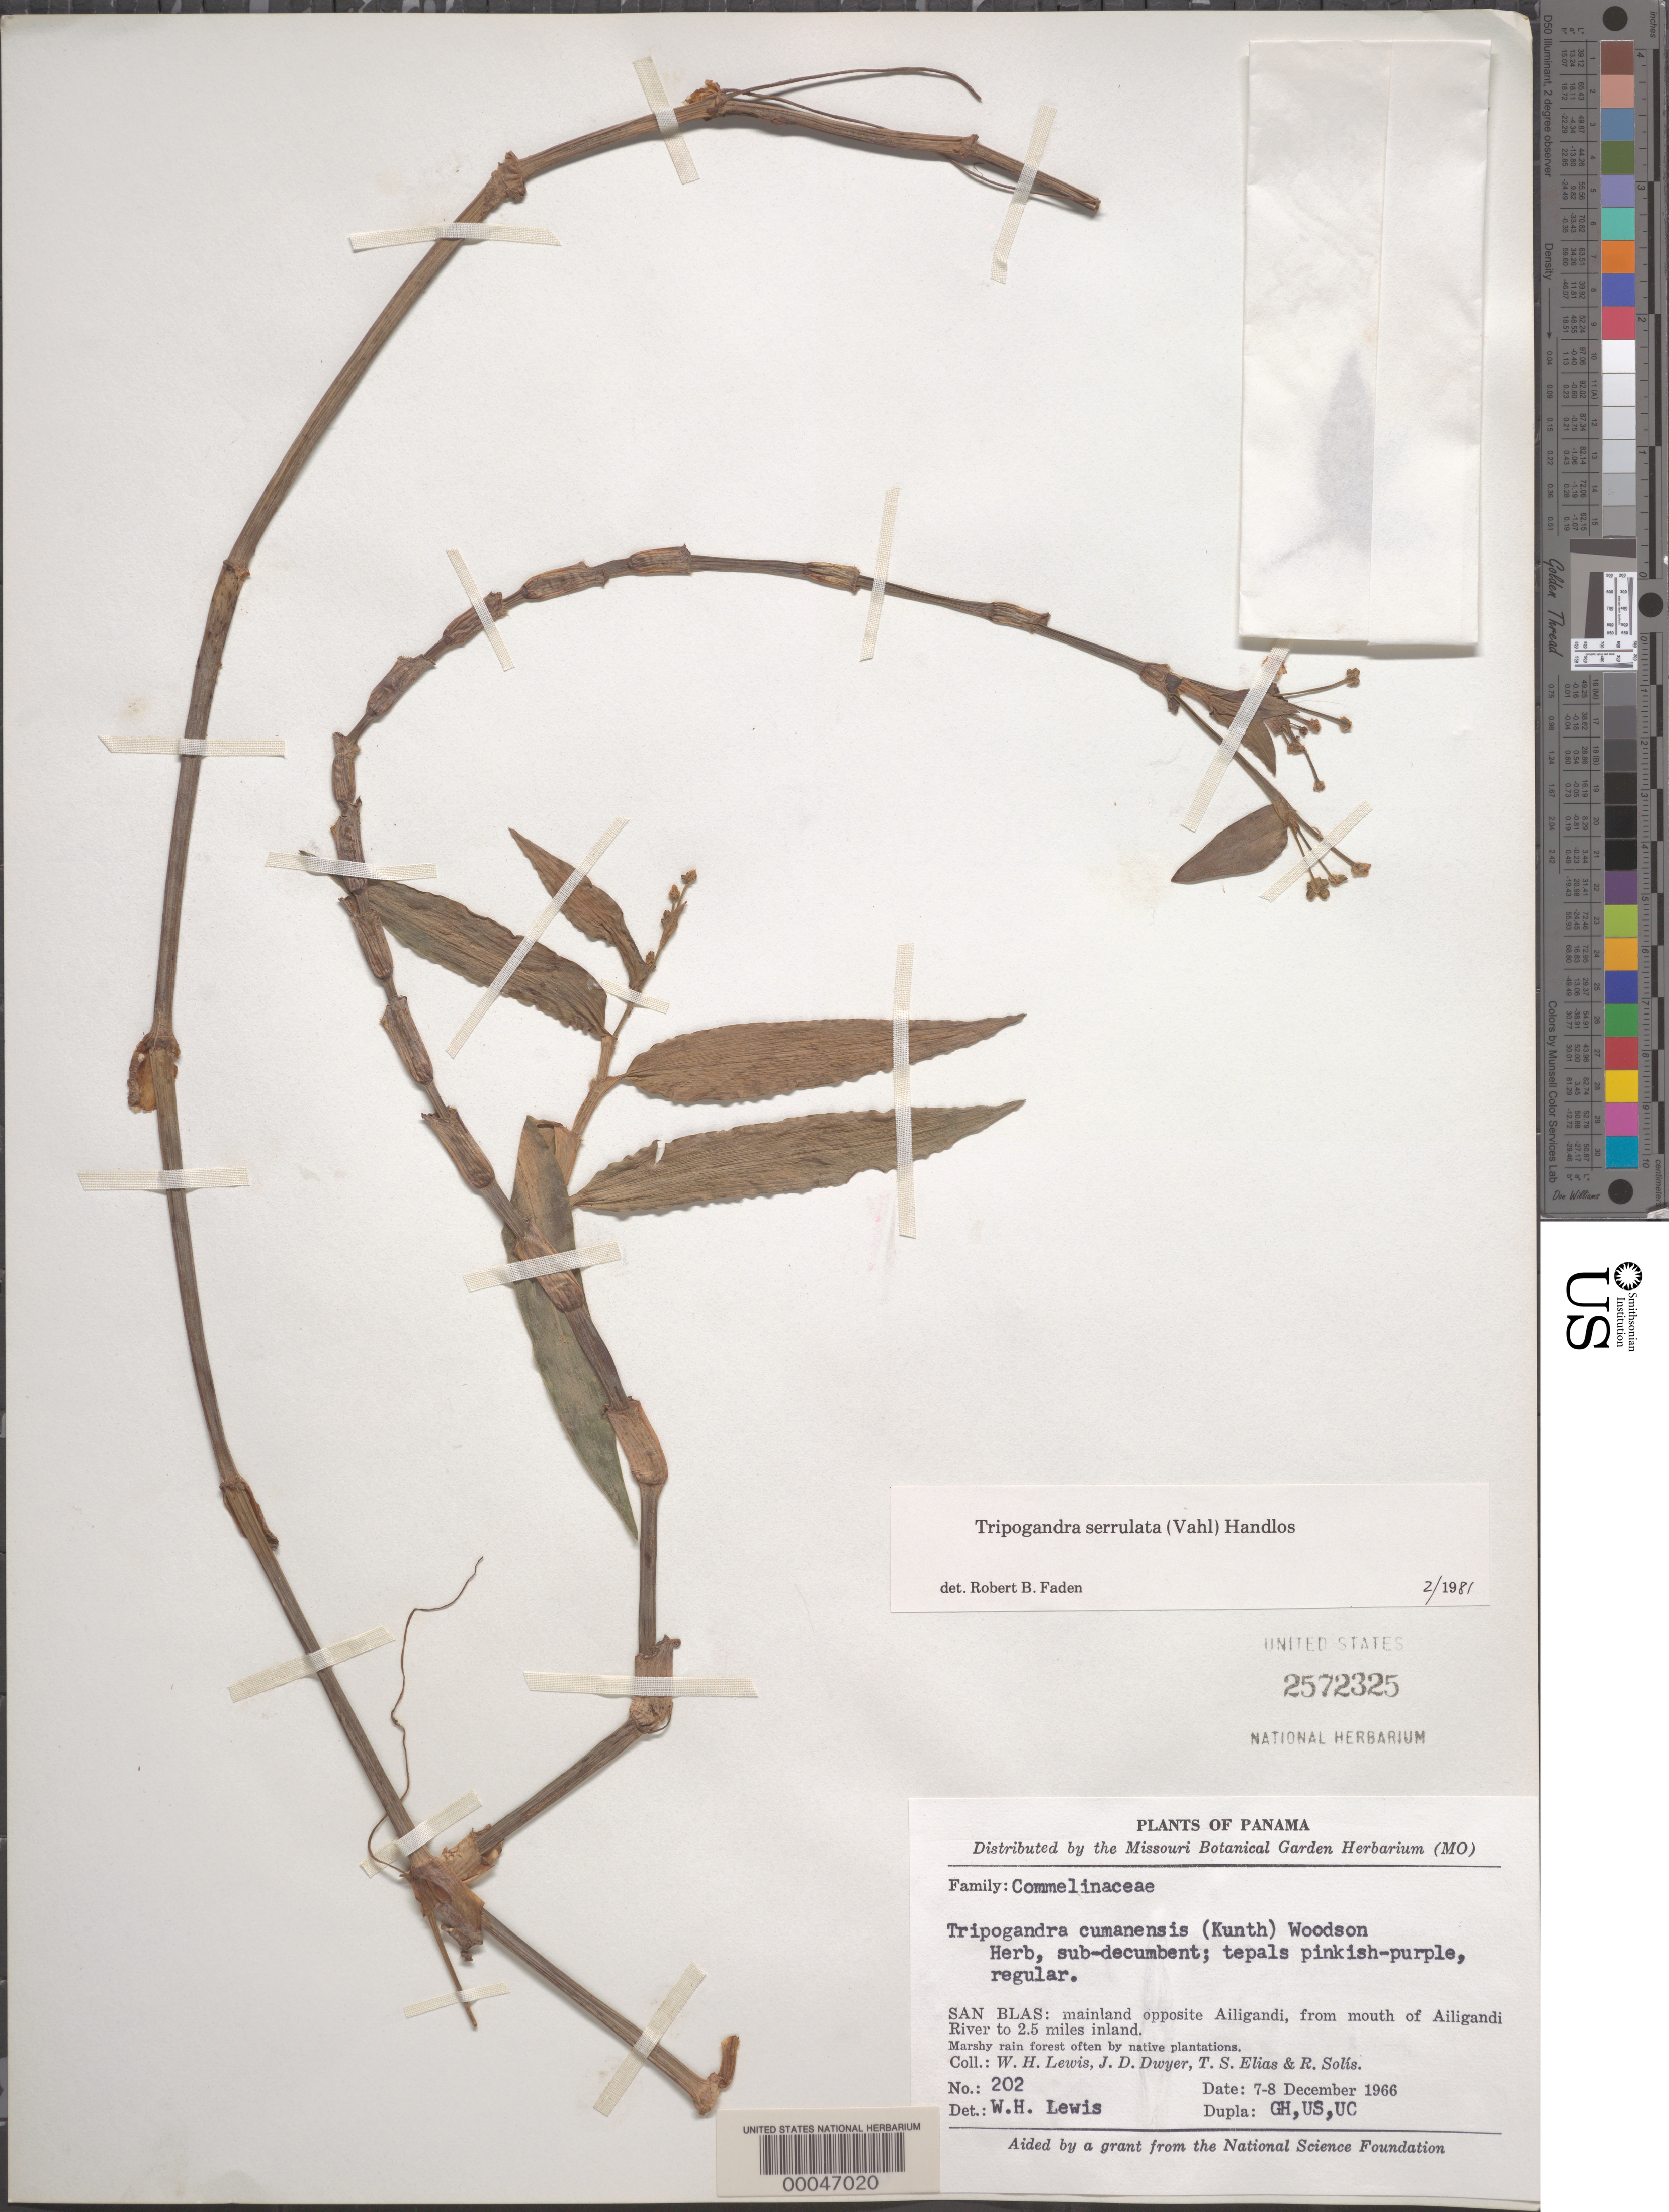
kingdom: Plantae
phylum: Tracheophyta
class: Liliopsida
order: Commelinales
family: Commelinaceae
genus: Tripogandra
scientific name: Tripogandra serrulata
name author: (Vahl) Handlos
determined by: Faden, Robert B., (US), Smithsonian Institution - National Museum of Natural History (UNITED STATES)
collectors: W. H. Lewis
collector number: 202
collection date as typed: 07 Dec 1966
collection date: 1966-12-07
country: Mexico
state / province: Nayarit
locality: Opposite ailigandi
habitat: Marshy rainforest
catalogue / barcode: US 2572325